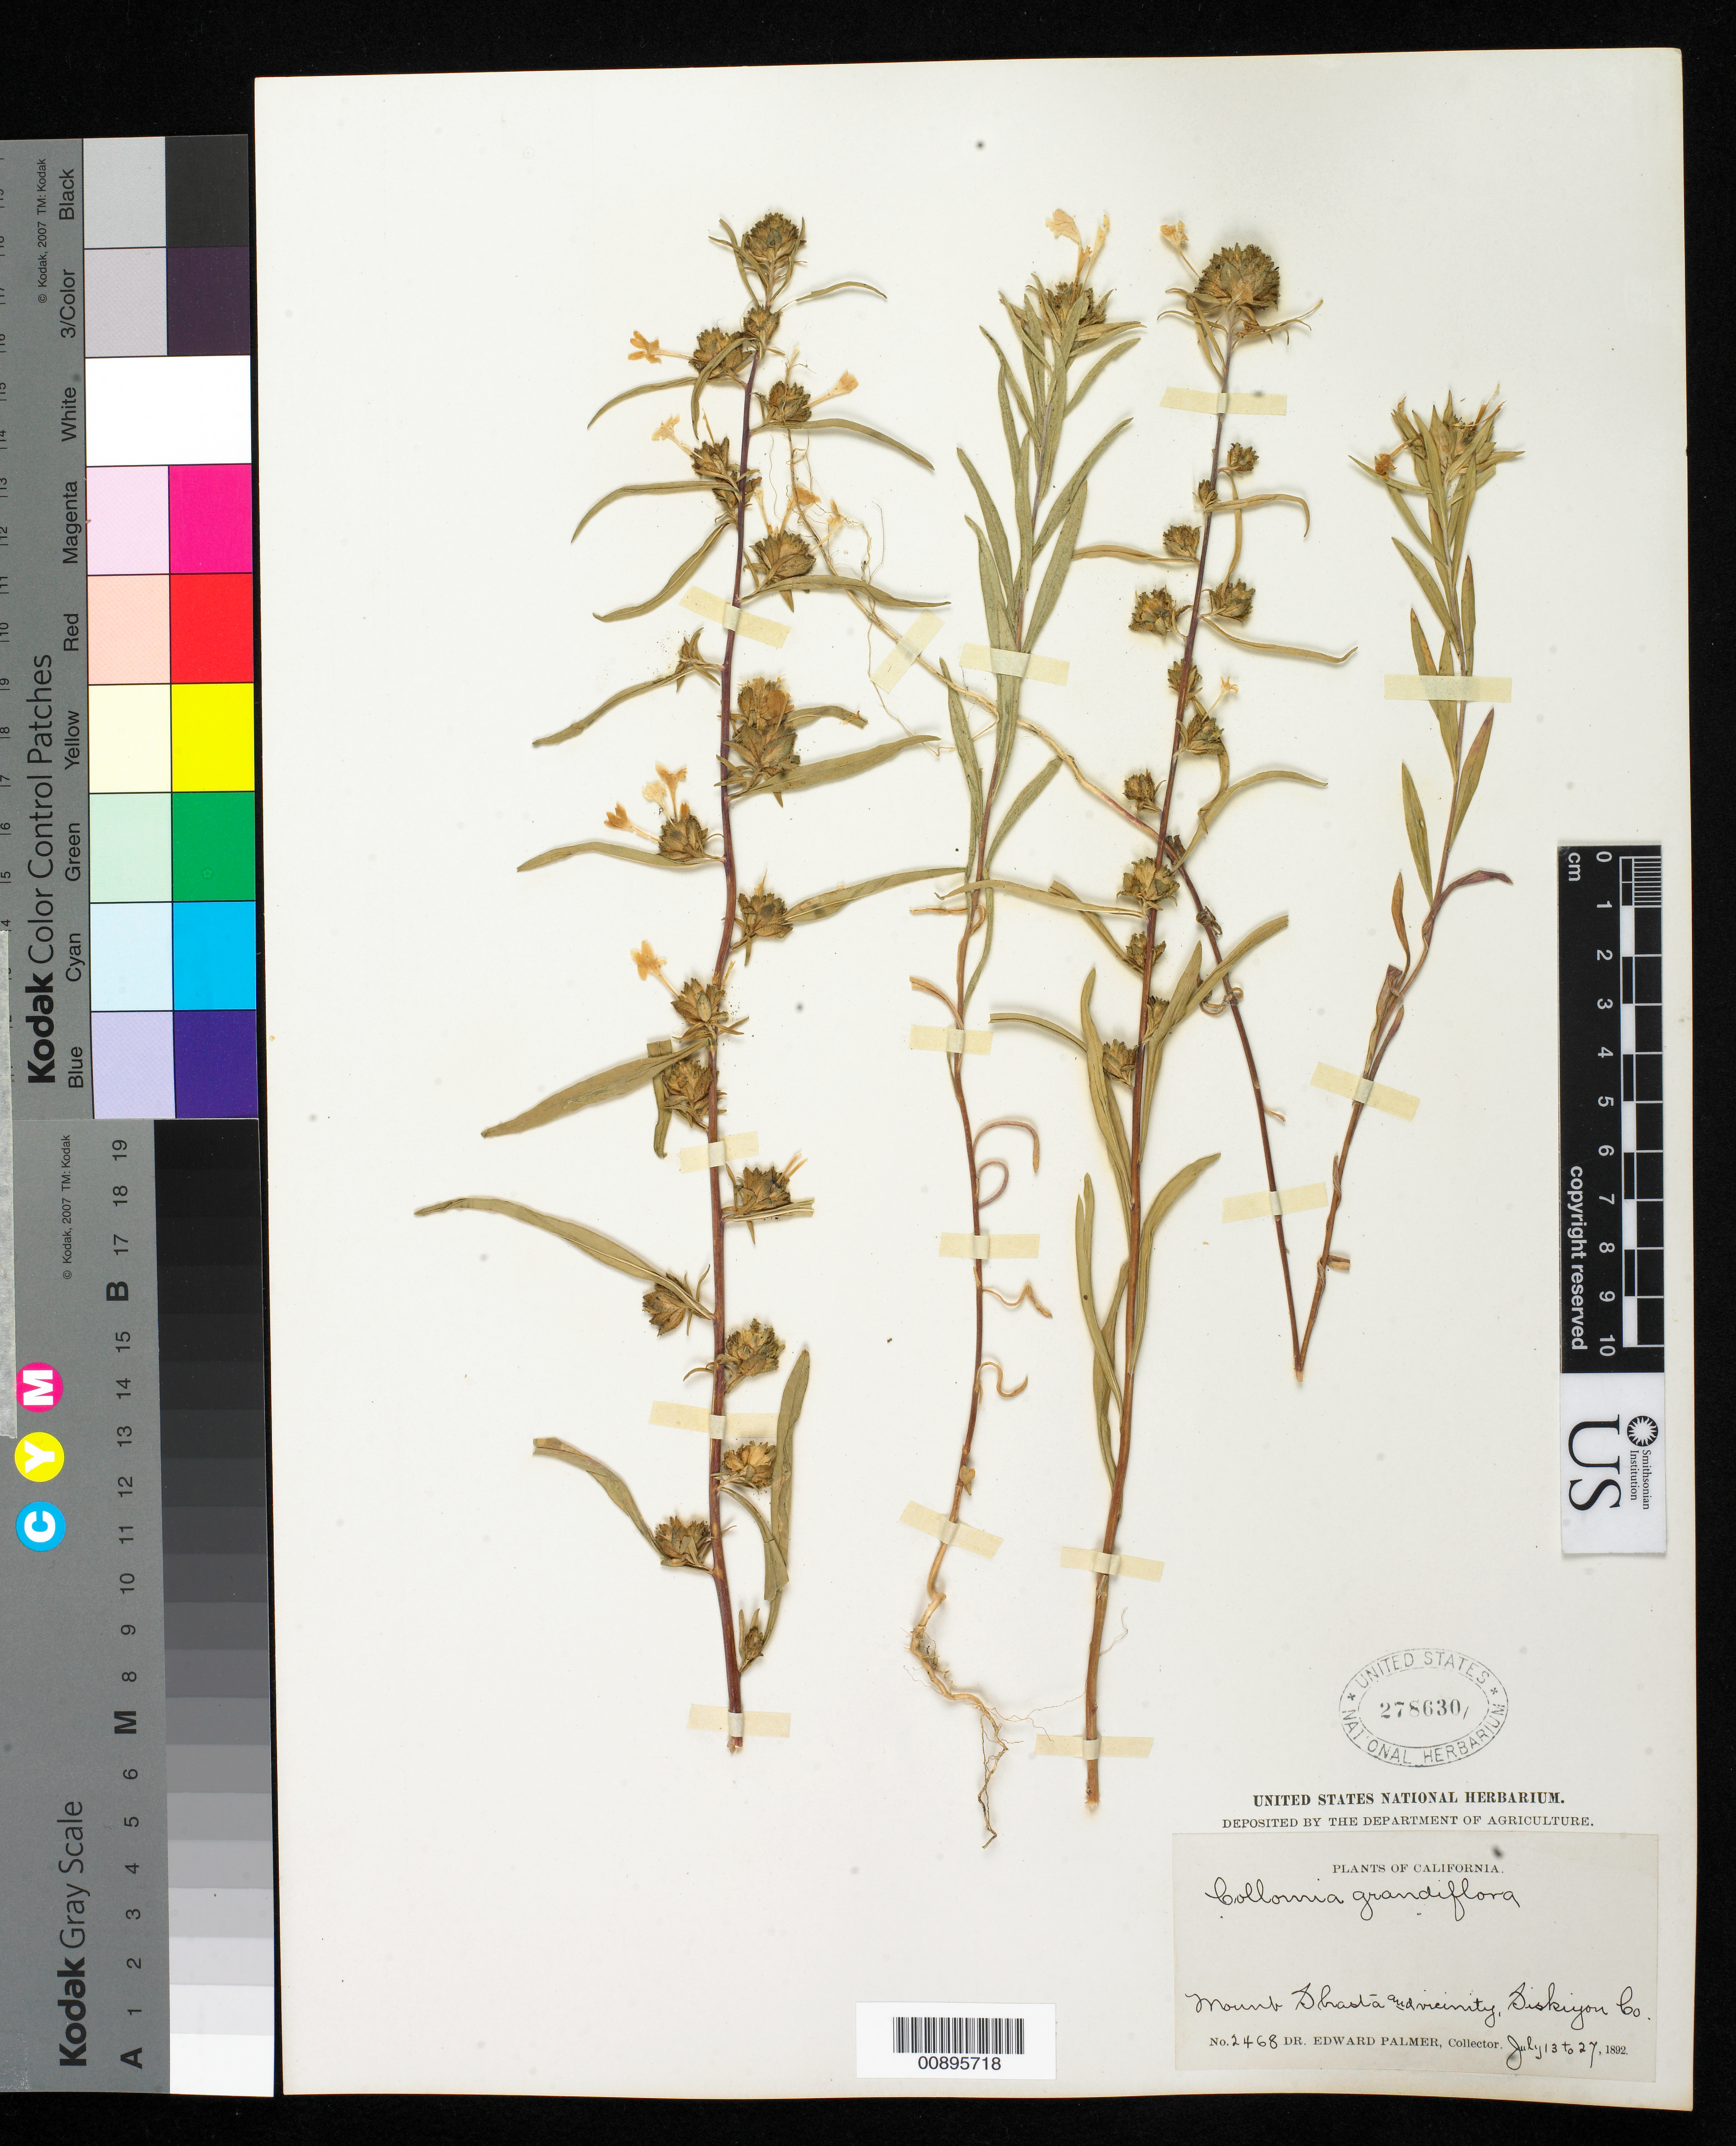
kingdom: Plantae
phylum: Tracheophyta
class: Magnoliopsida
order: Ericales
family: Polemoniaceae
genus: Collomia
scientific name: Collomia grandiflora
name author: Douglas ex Lindl.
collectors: E. Palmer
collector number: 2468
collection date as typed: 13 Jul 1892 to 27 Jul 1892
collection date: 1892-07-13/1892-07-27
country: United States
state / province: California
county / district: Siskiyou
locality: Mount Shasta and vicinity, Siskiyou County, California.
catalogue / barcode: US 278630